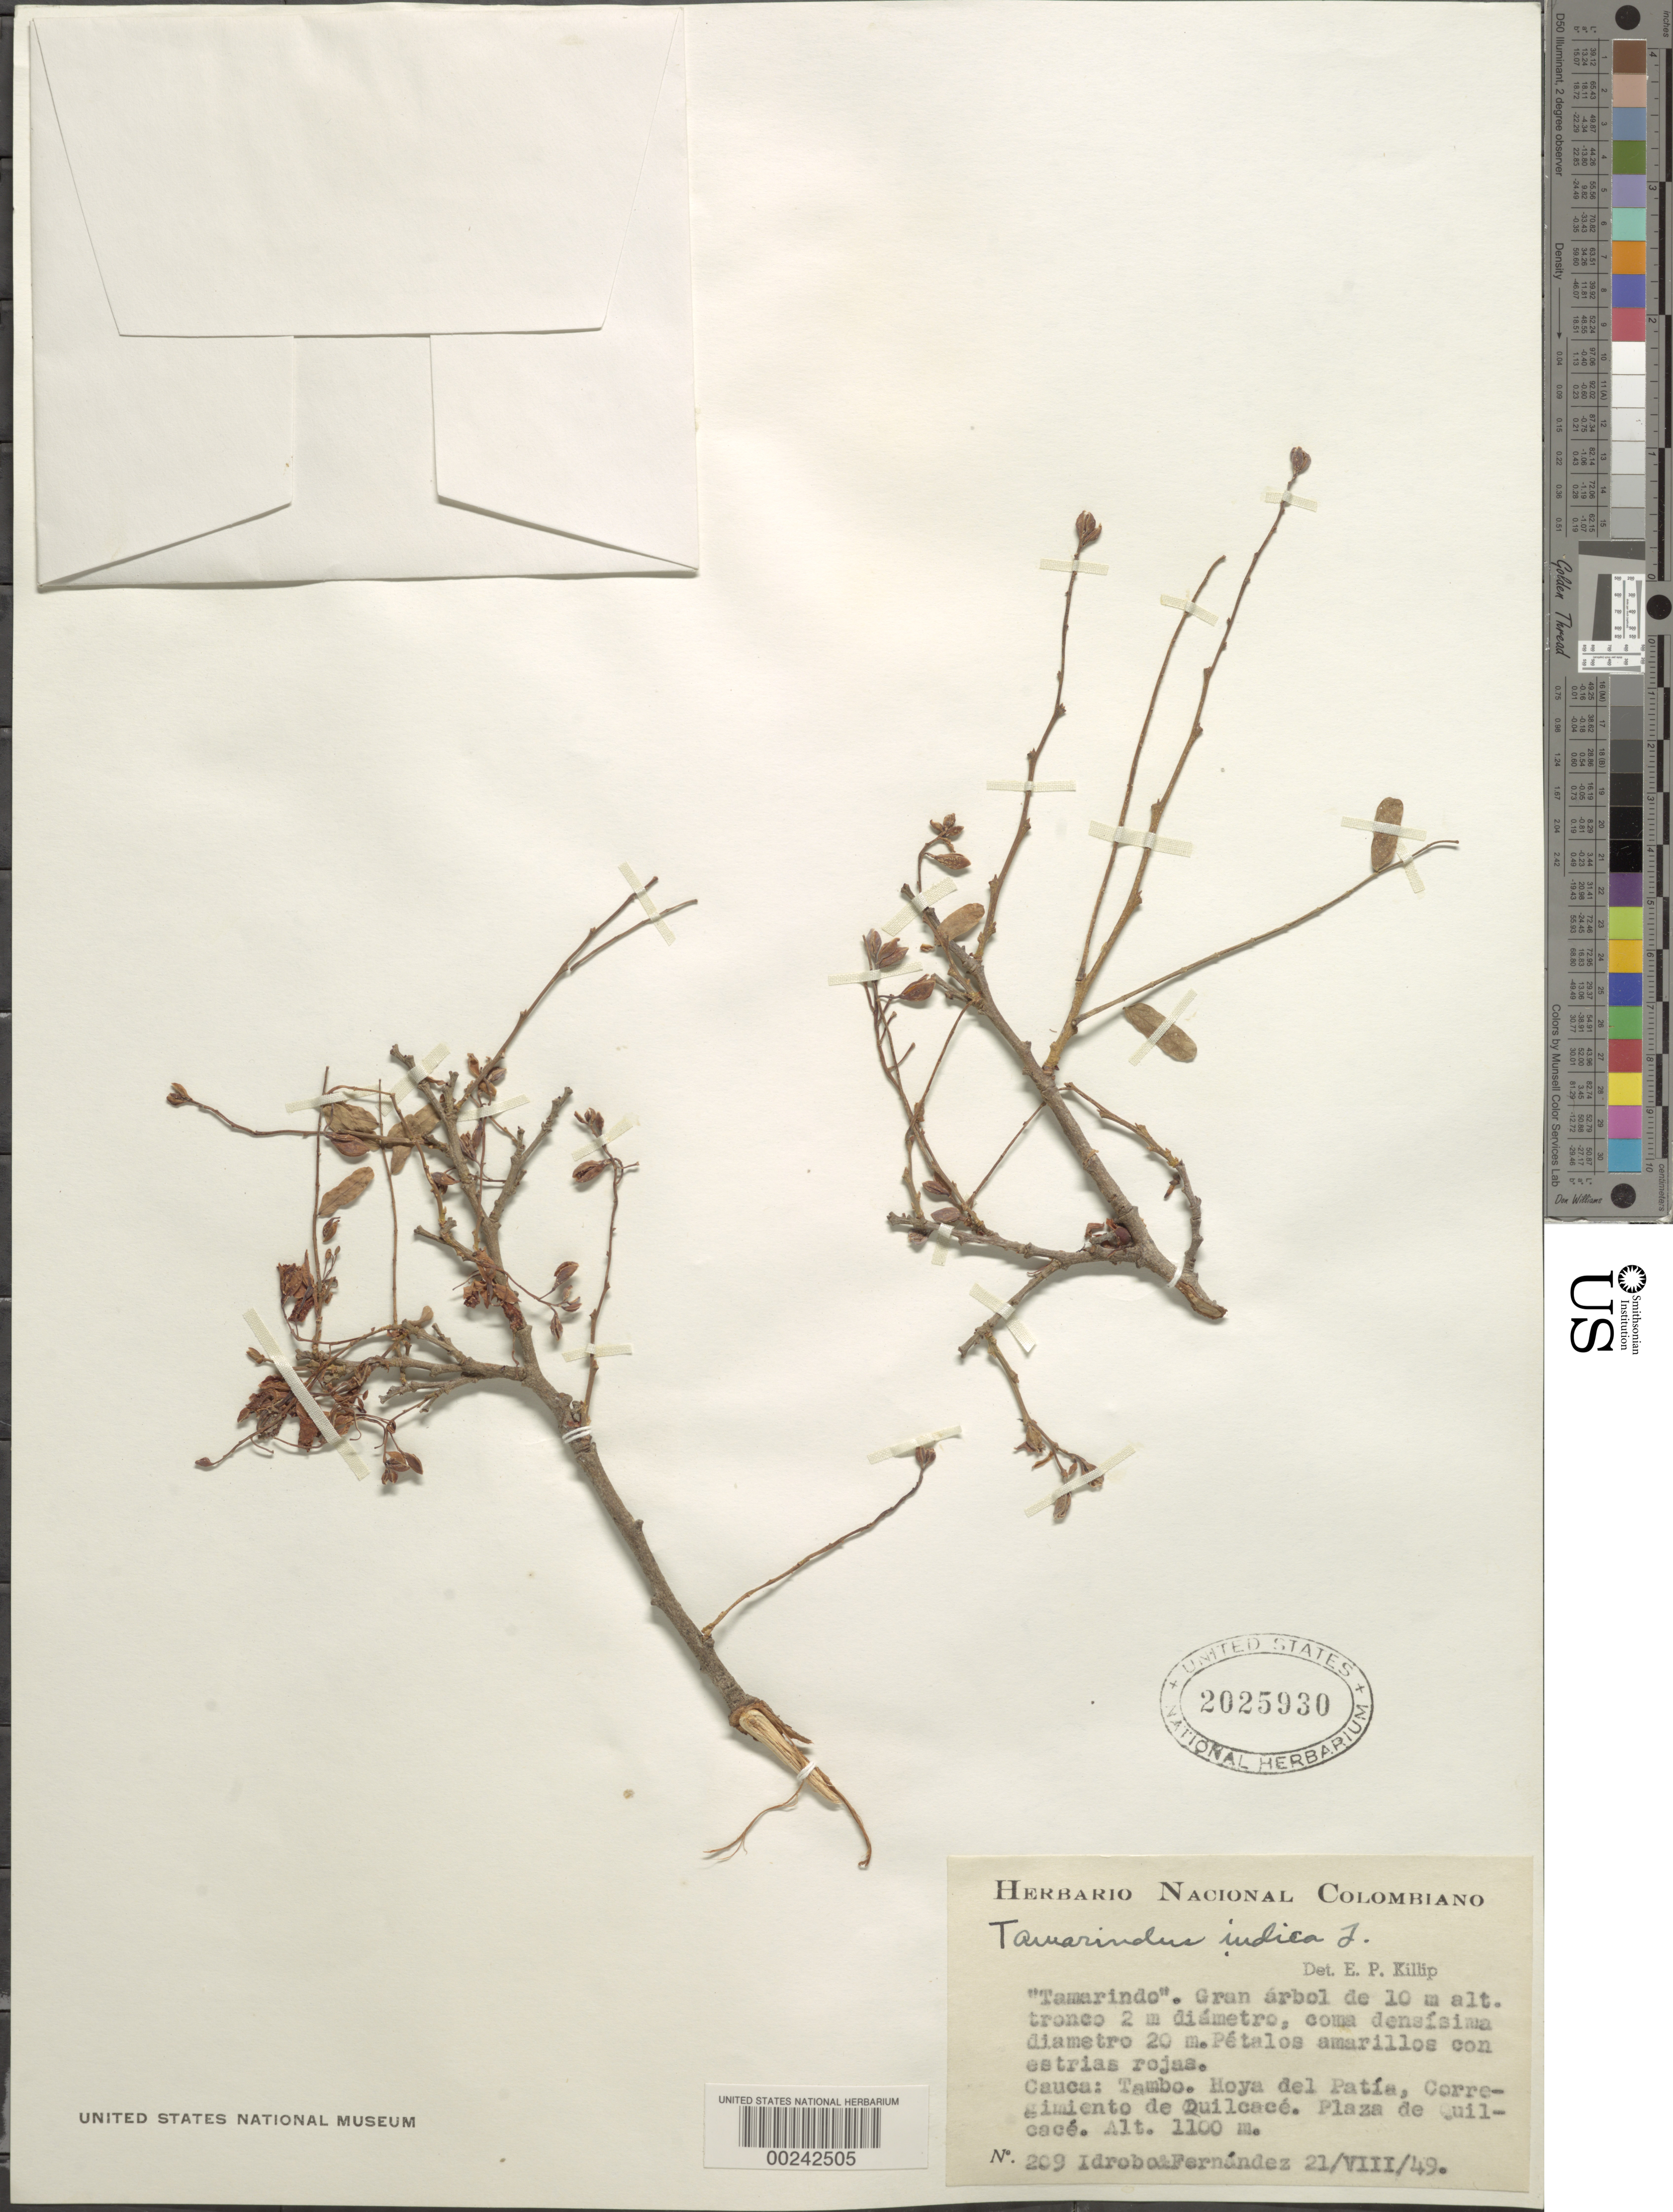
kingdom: Plantae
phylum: Tracheophyta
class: Magnoliopsida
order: Fabales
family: Fabaceae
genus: Tamarindus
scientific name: Tamarindus indica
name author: L.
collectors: J. M. Idrobo & Á. Fernández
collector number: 209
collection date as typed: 21 Aug 1949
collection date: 1949-08-21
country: Colombia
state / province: Cauca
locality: Tambo; hya del Patia; Corregimiento de Quilcace; Plaza de Quilcace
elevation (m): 400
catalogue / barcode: US 2025930